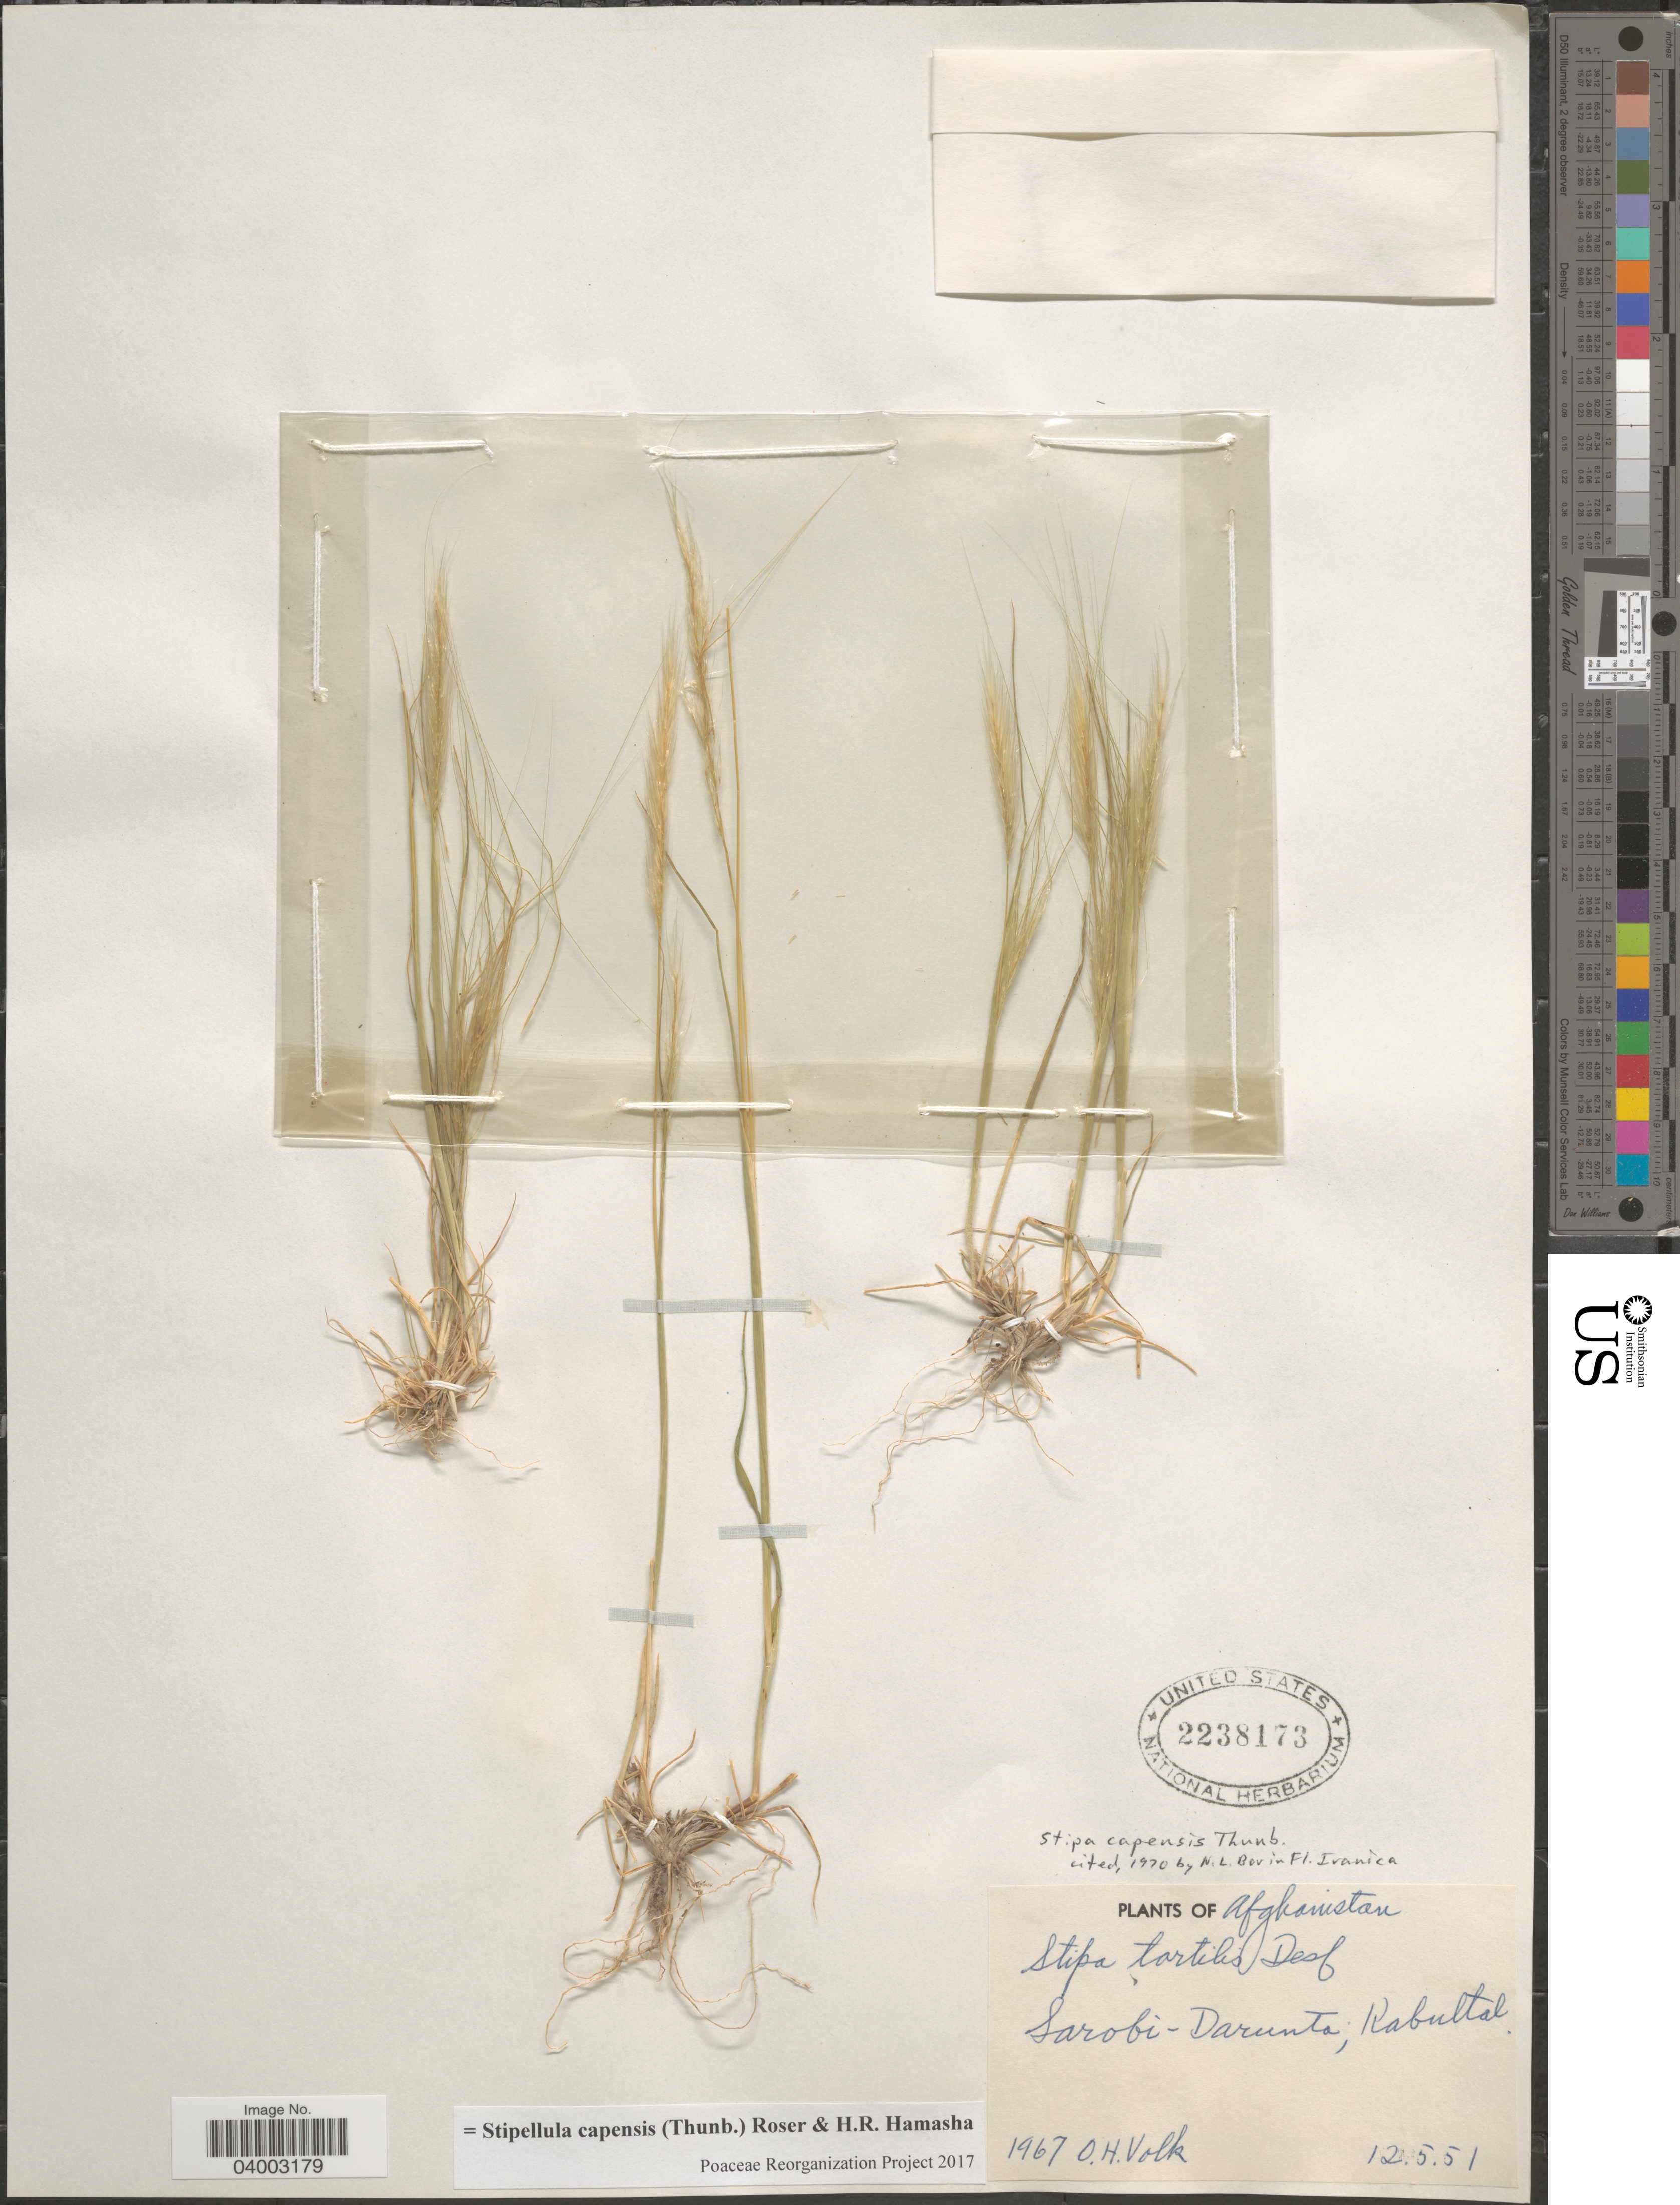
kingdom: Plantae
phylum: Tracheophyta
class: Liliopsida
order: Poales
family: Poaceae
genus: Stipellula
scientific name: Stipellula capensis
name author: (Thunb.) Röser & H. R. Hamasha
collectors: O. Volk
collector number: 1967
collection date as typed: Transcribed d/m/y: 12/5/51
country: Afghanistan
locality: Sarobi - Darunta; Kabultal.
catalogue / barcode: US 2238173